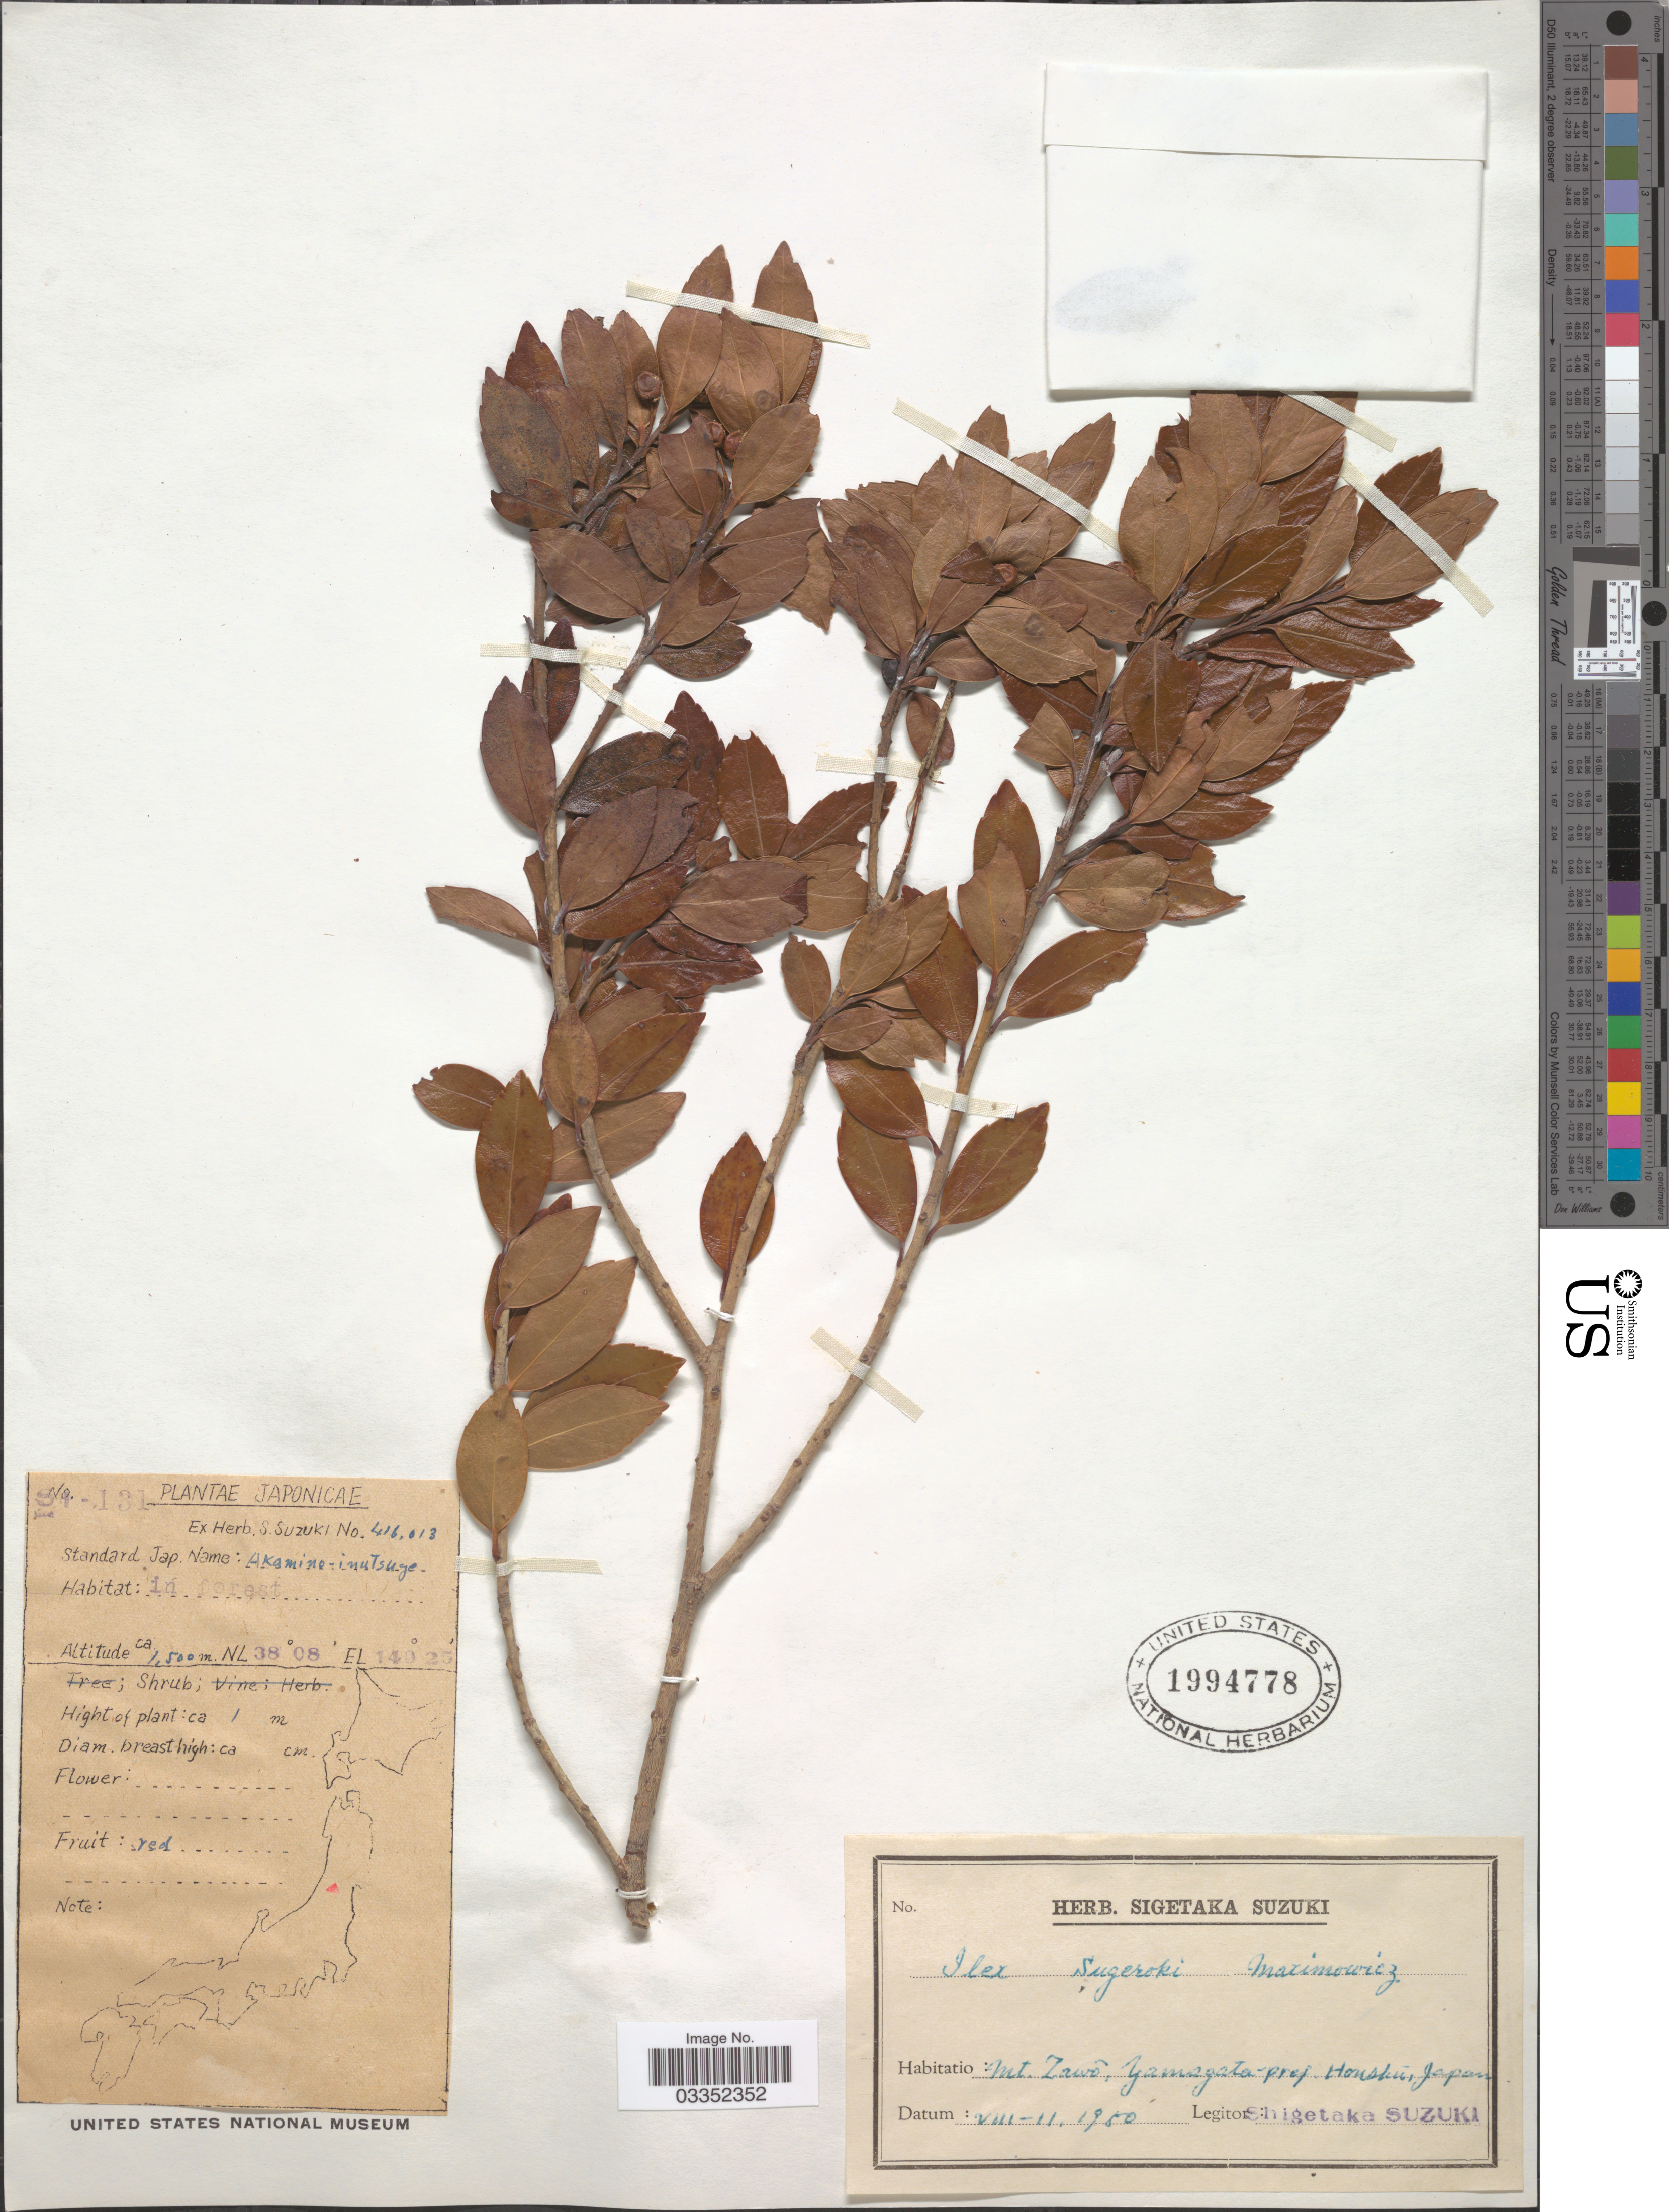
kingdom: Plantae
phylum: Tracheophyta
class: Magnoliopsida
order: Aquifoliales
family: Aquifoliaceae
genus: Ilex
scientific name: Ilex sugerokii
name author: Maxim.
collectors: S. Suzuki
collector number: SI-131*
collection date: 1950-08-11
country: Japan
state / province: Yamagata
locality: Mt. Zawó, Yamagata pref. Honshú.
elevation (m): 1500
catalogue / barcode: US 1994778